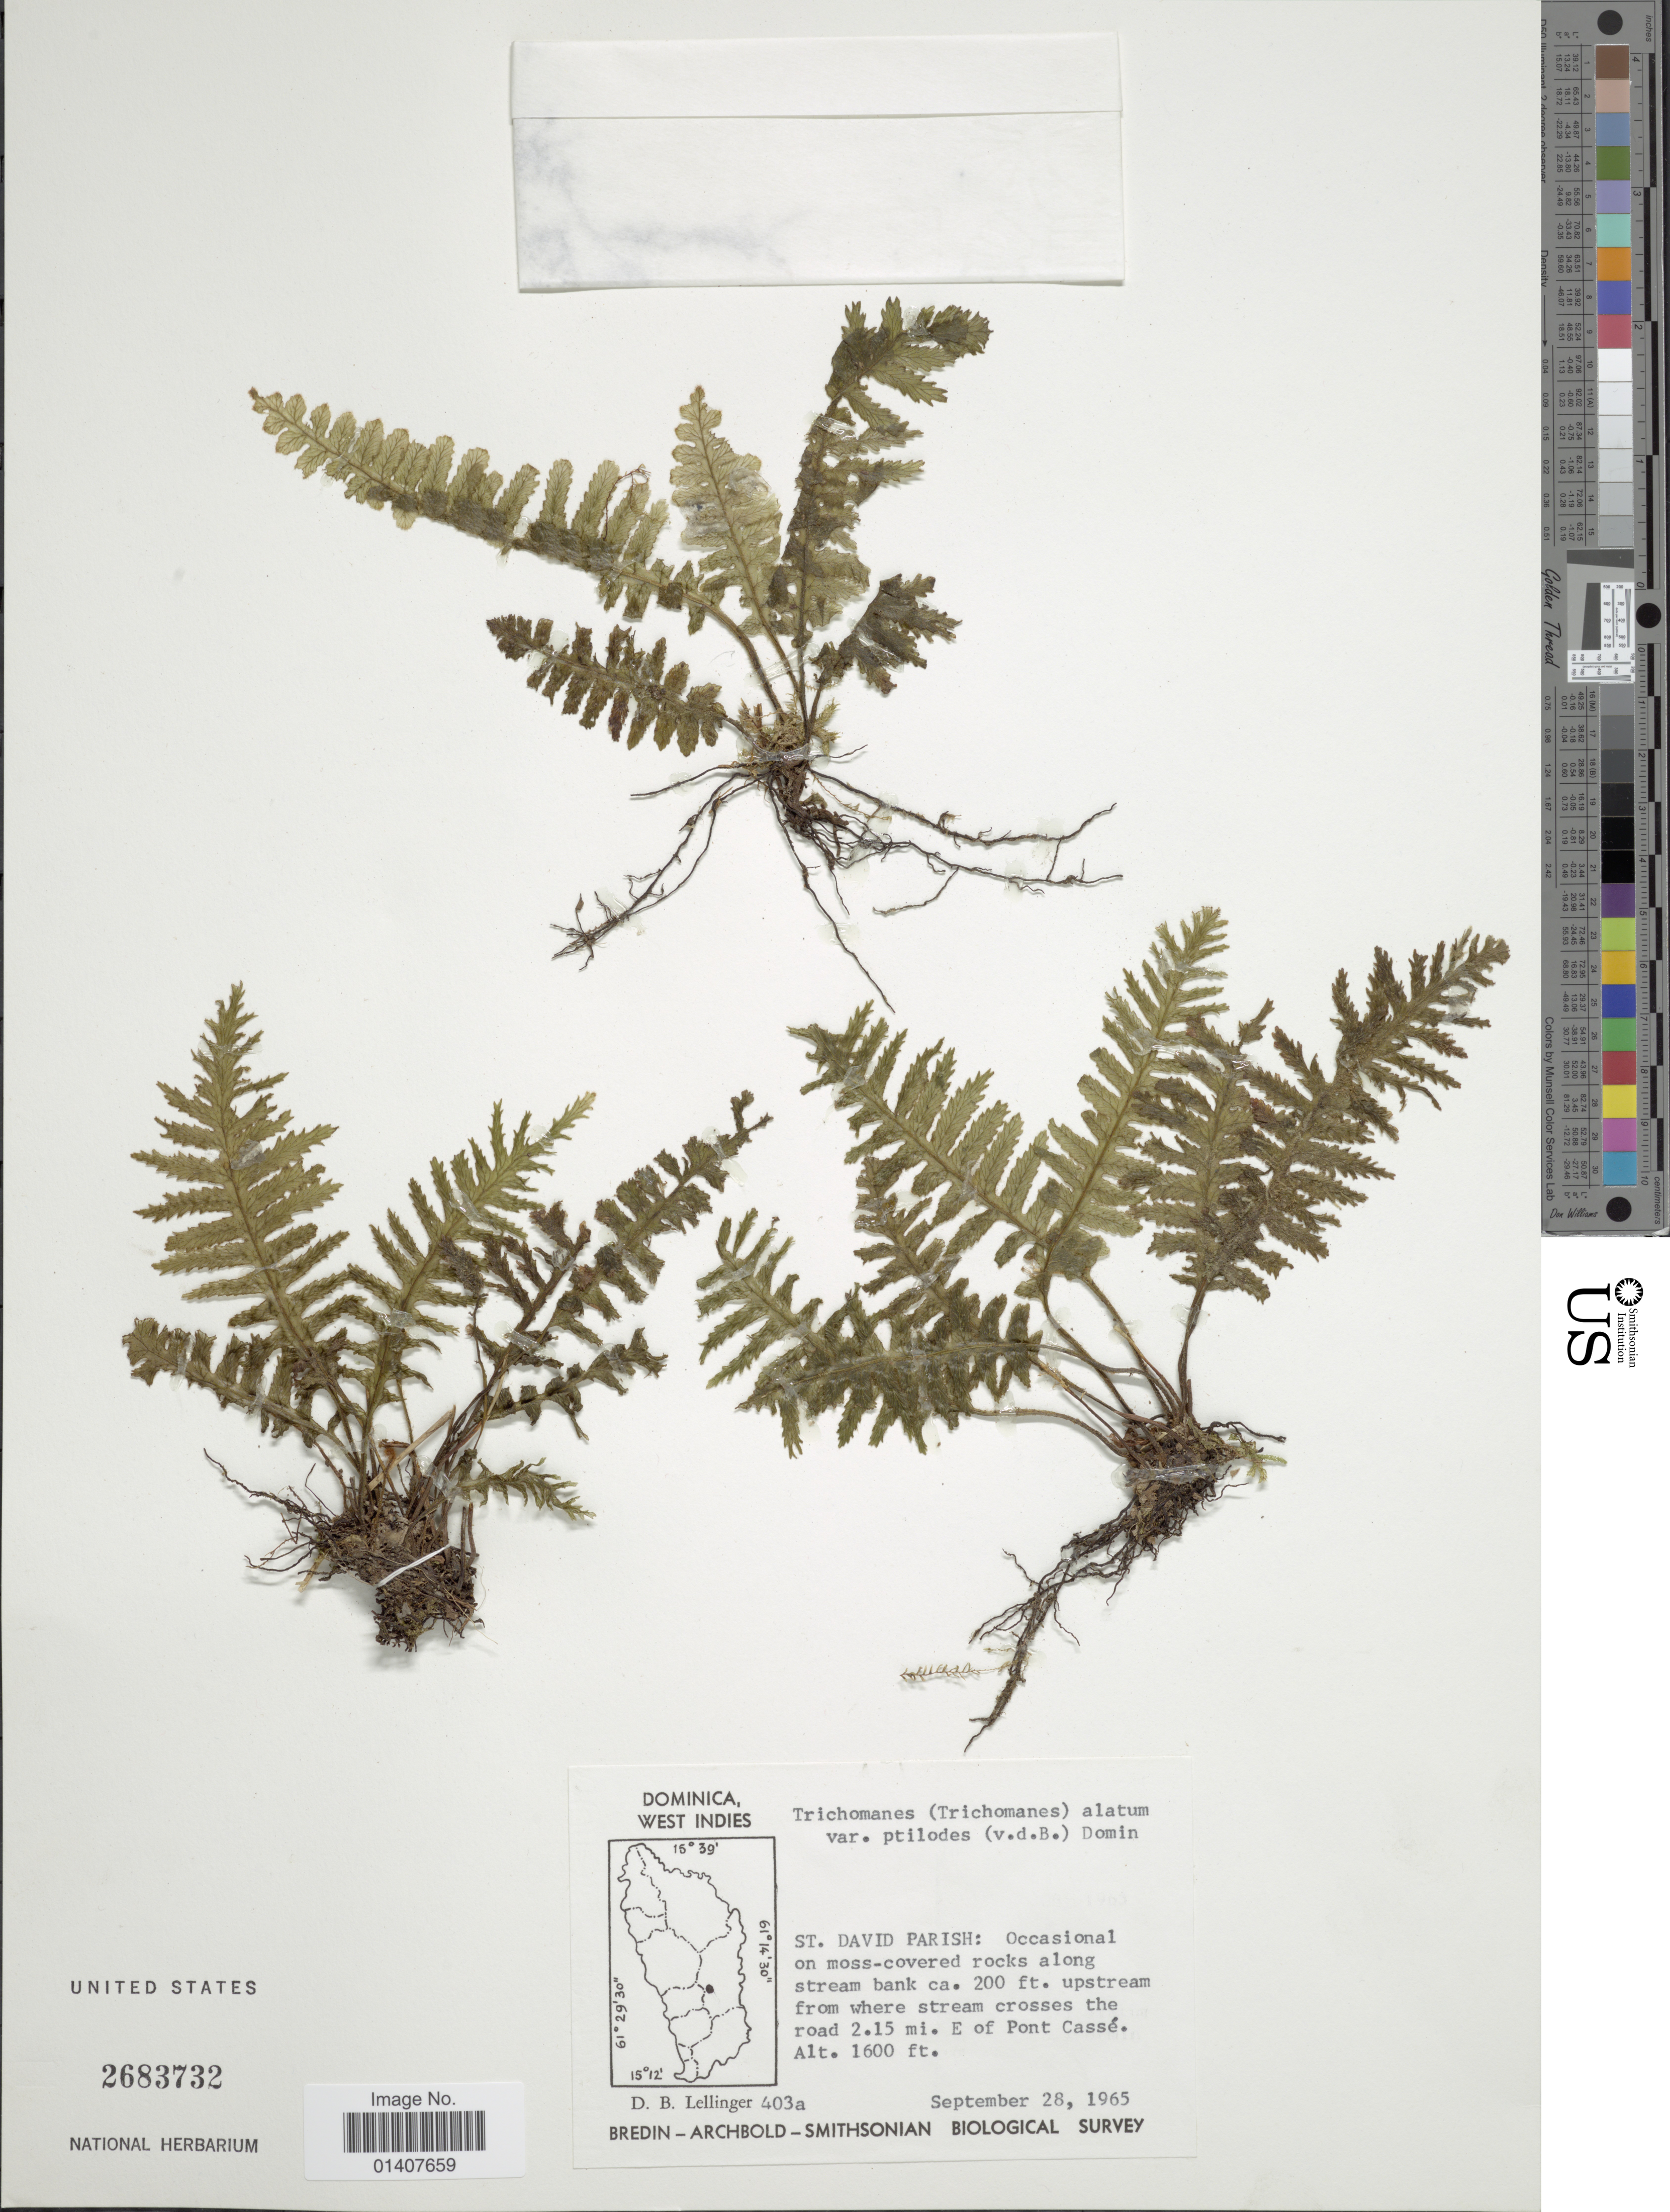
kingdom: Plantae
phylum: Tracheophyta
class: Polypodiopsida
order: Hymenophyllales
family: Hymenophyllaceae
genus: Trichomanes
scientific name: Trichomanes alatum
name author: Sw.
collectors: D. B. Lellinger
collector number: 403a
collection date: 1965-09-28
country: Dominica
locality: Dominica Wests Indies, St. David Parish: occasional on moss-covered rocks along stream bank, upstream ca 200ft from where stream crosses the road 2.15 mi. E. Pont Cassé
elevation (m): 488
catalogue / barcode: US 2683732